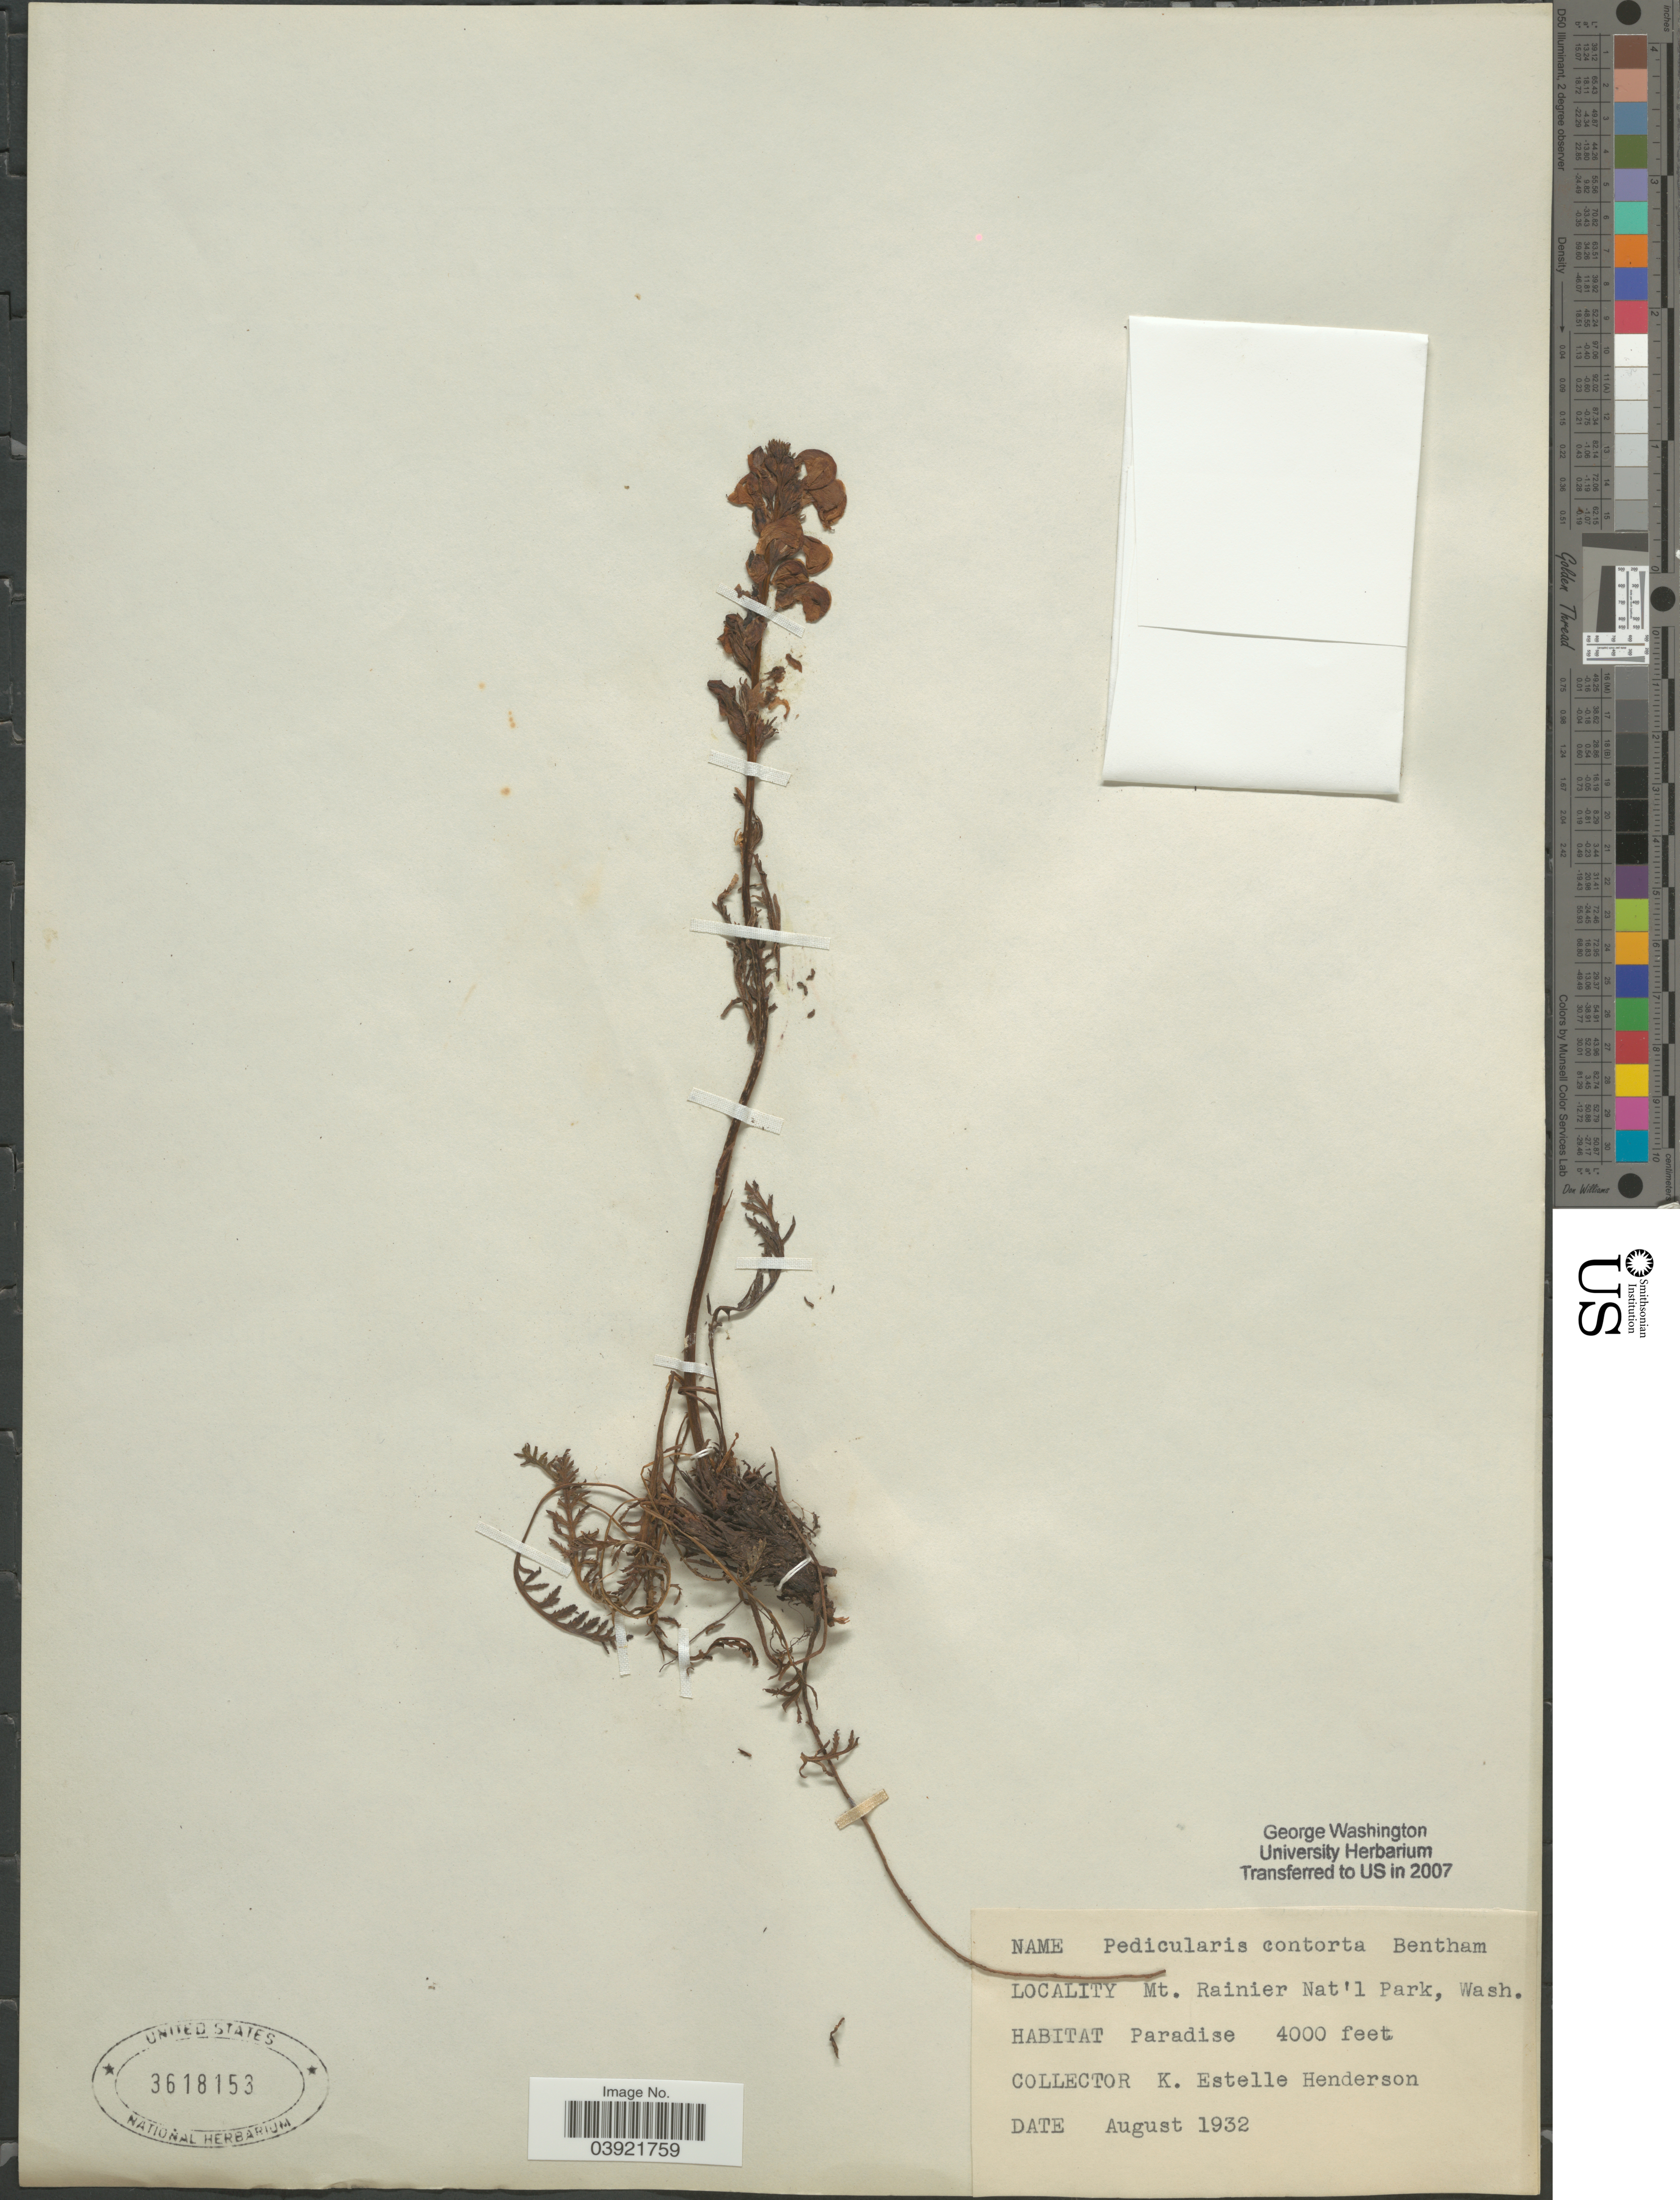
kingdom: Plantae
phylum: Tracheophyta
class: Magnoliopsida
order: Lamiales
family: Orobanchaceae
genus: Pedicularis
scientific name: Pedicularis contorta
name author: Benth.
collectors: K. Henderson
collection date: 1932-08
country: United States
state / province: Washington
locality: Mt. Rainier Nat'l Park.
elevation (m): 1219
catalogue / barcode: US 3618153